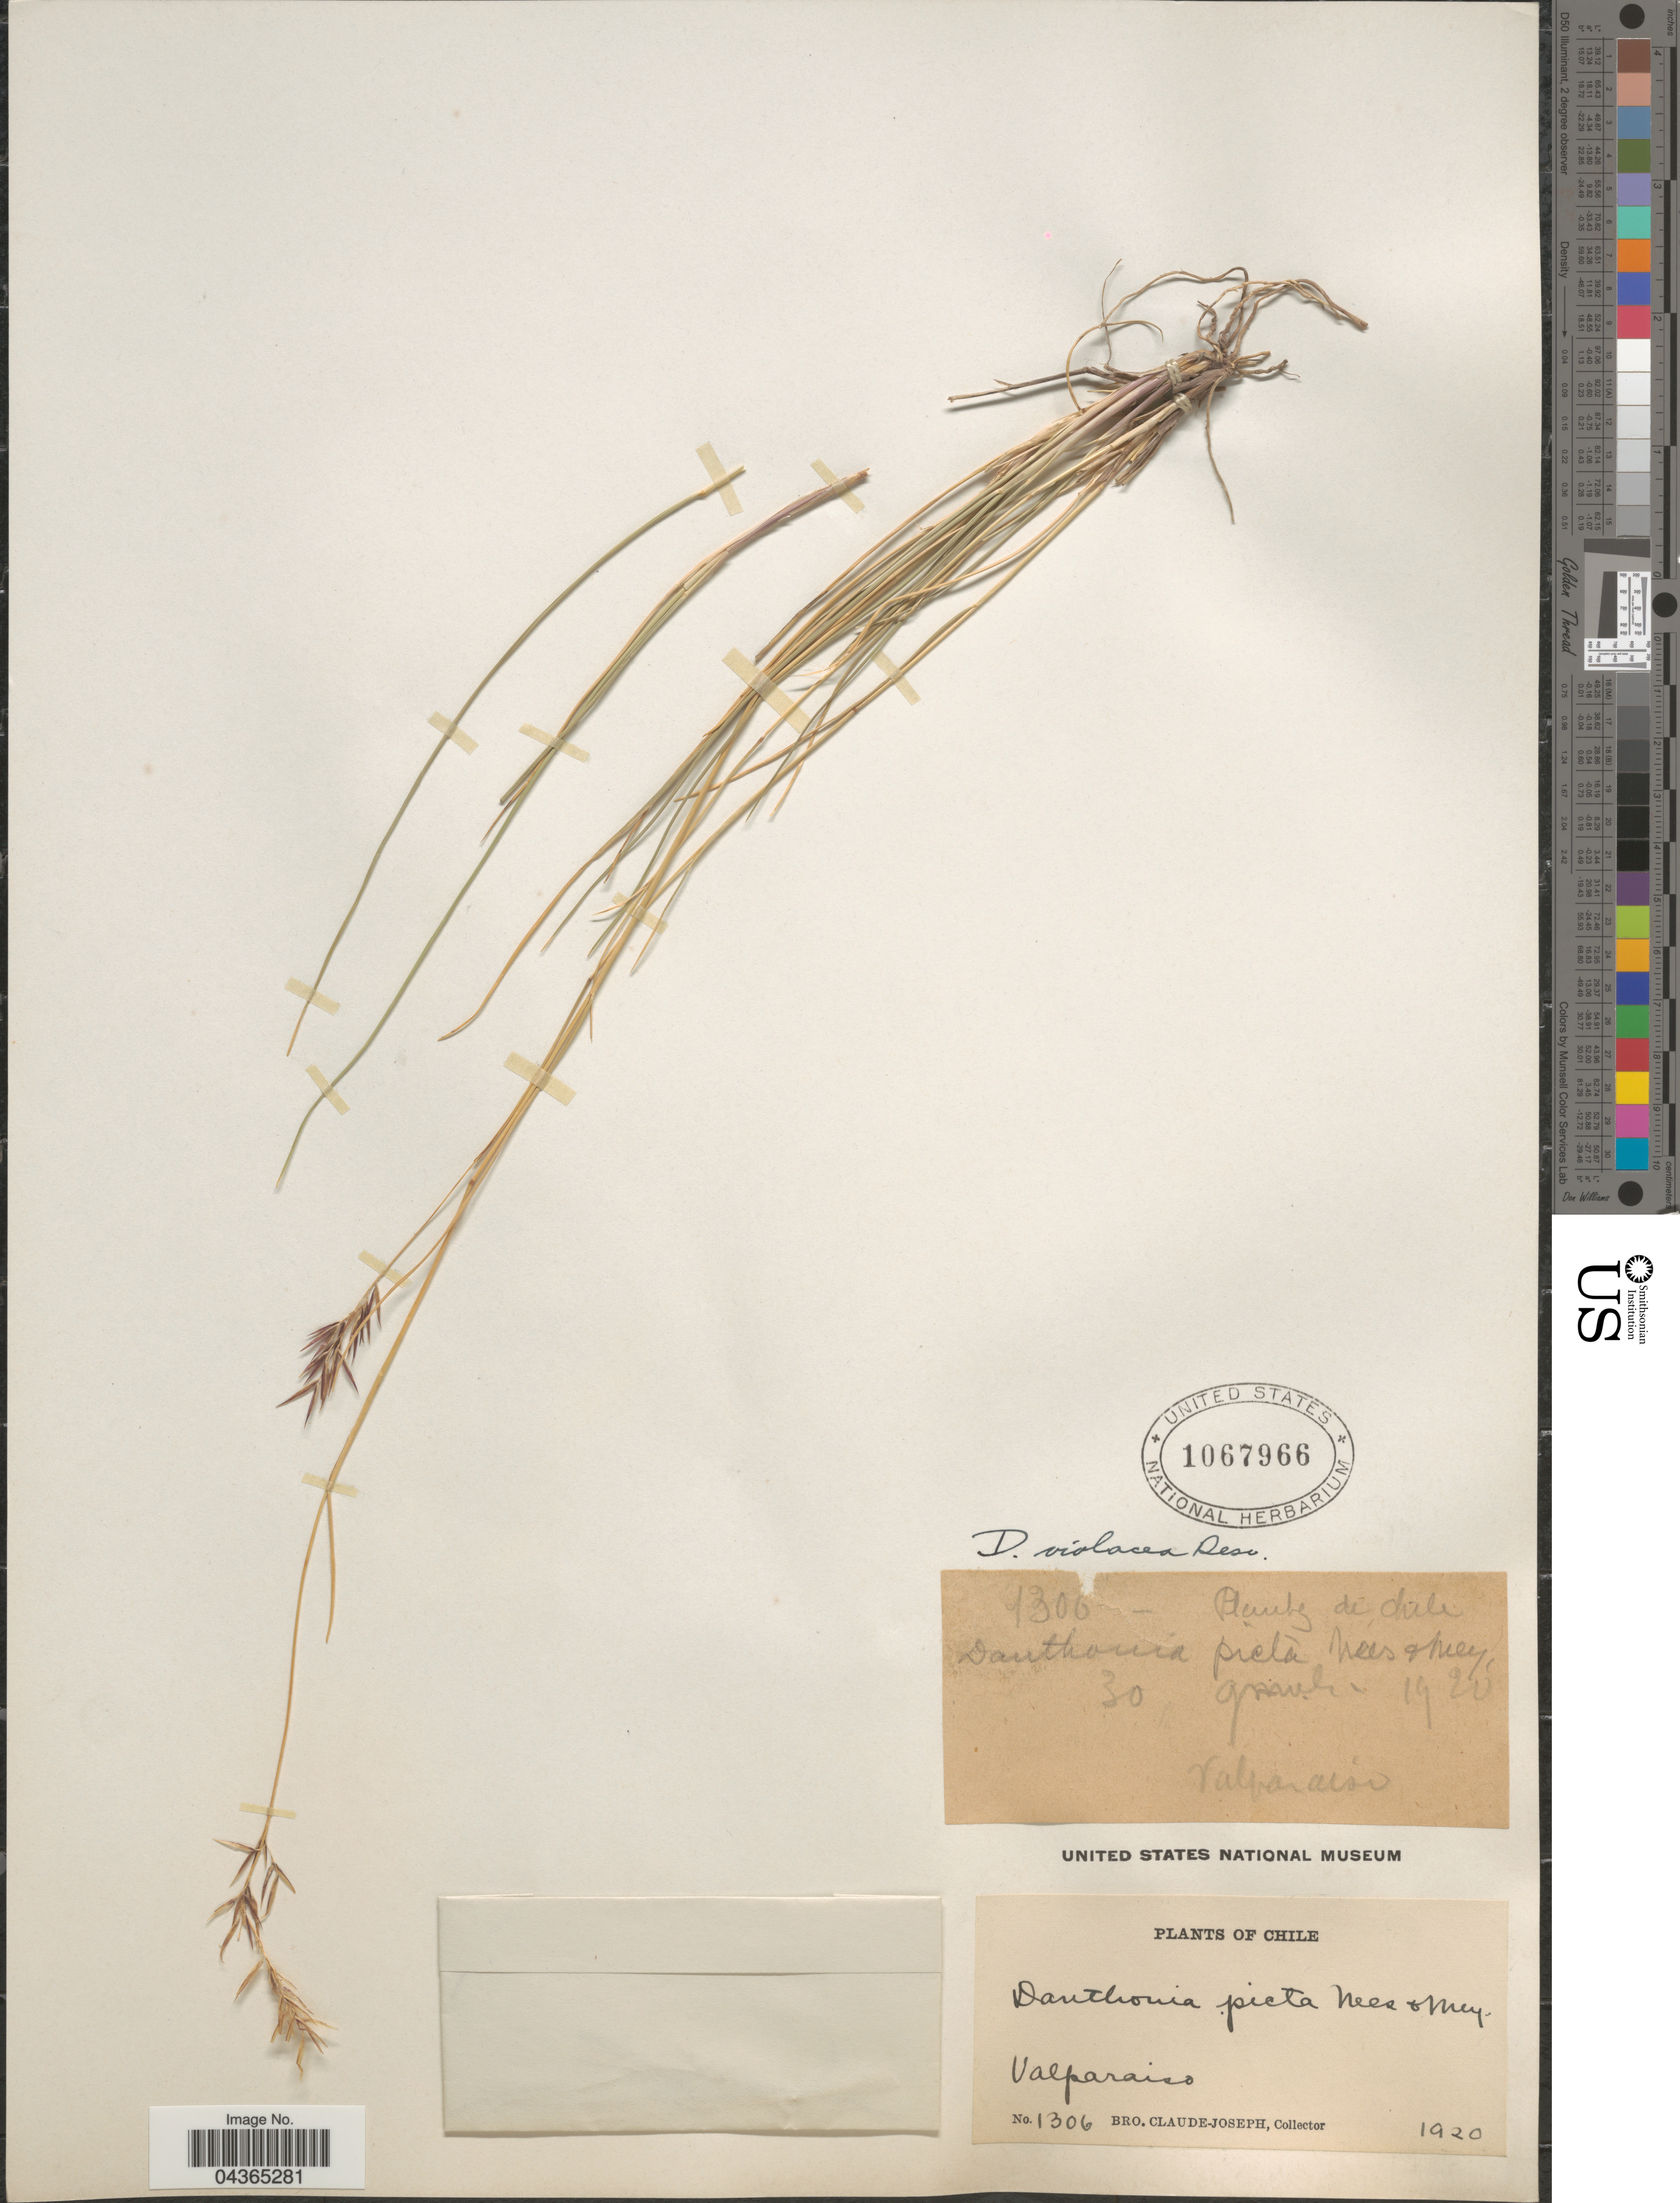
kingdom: Plantae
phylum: Tracheophyta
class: Liliopsida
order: Poales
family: Poaceae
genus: Rytidosperma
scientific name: Rytidosperma violaceum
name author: (É. Desv.) Nicora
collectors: Bro. Claude-Joseph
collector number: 1306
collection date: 1920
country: Chile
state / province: Valparaíso (V)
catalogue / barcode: US 1067966